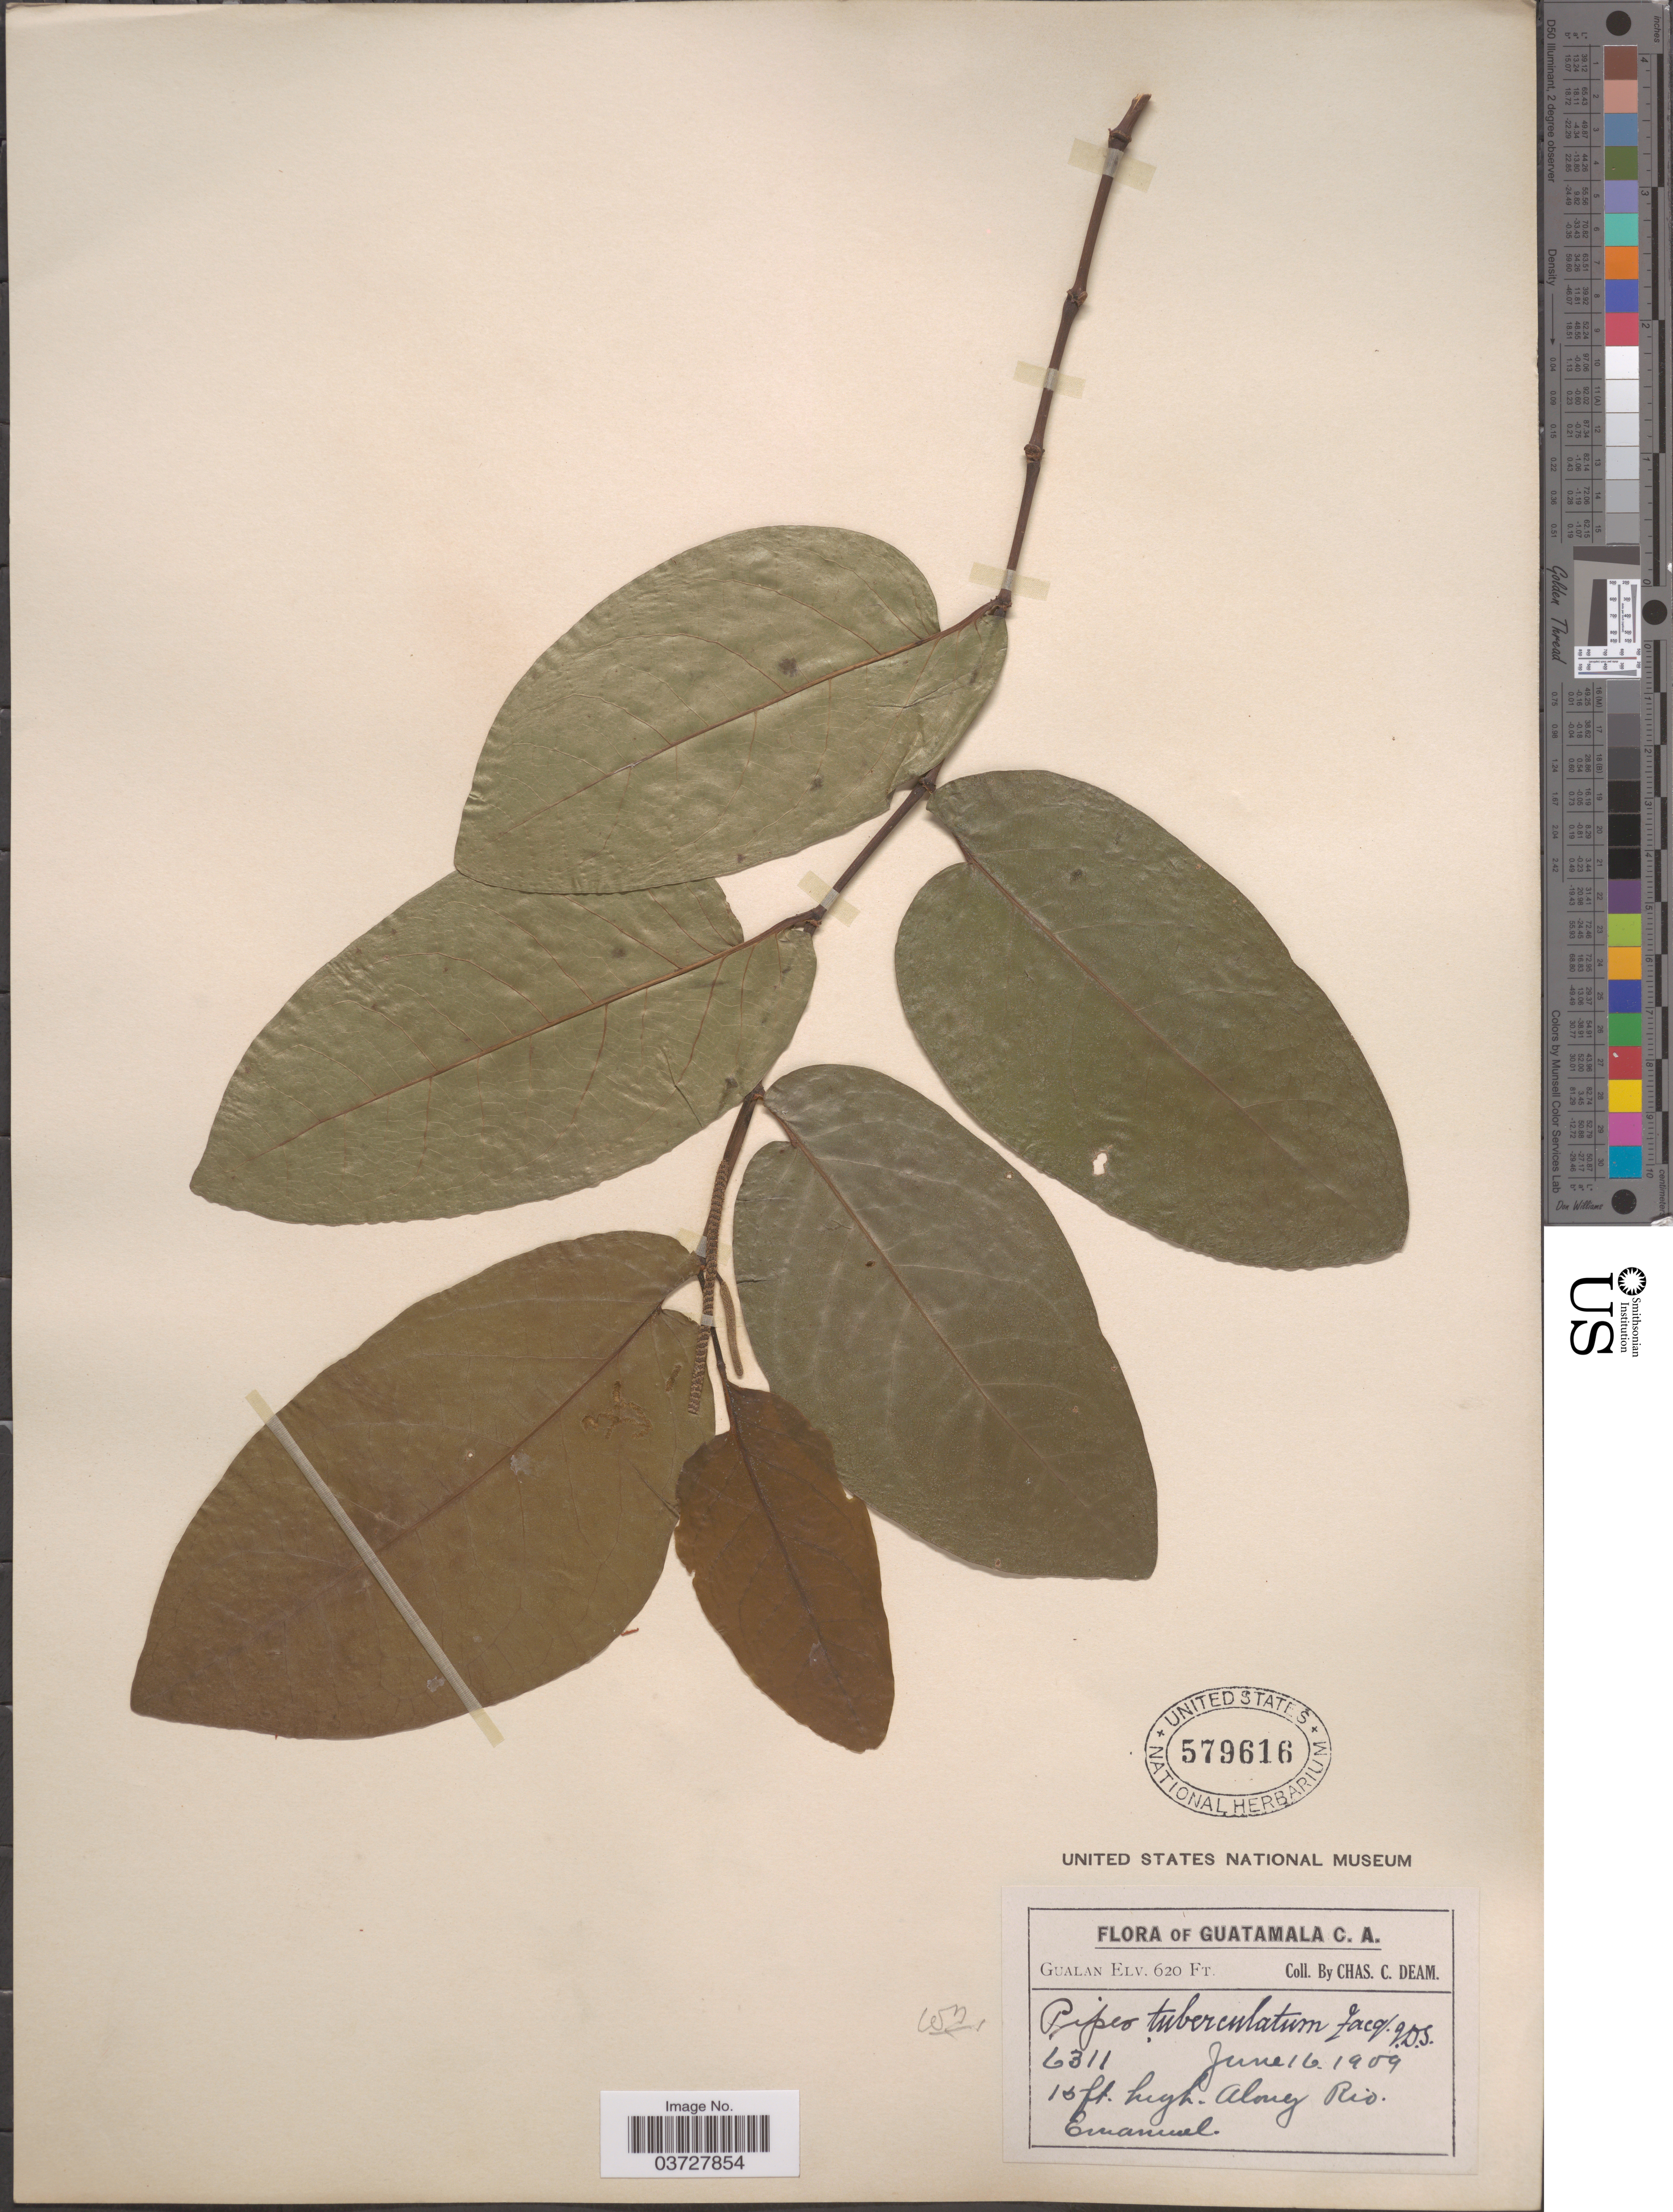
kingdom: Plantae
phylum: Tracheophyta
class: Magnoliopsida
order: Piperales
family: Piperaceae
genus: Piper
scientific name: Piper tuberculatum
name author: Jacq.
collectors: C. C. Deam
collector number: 6311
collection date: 1909-06-16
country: Guatemala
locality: Gualan. Along Rio. Emanuel.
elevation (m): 189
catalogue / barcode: US 579616